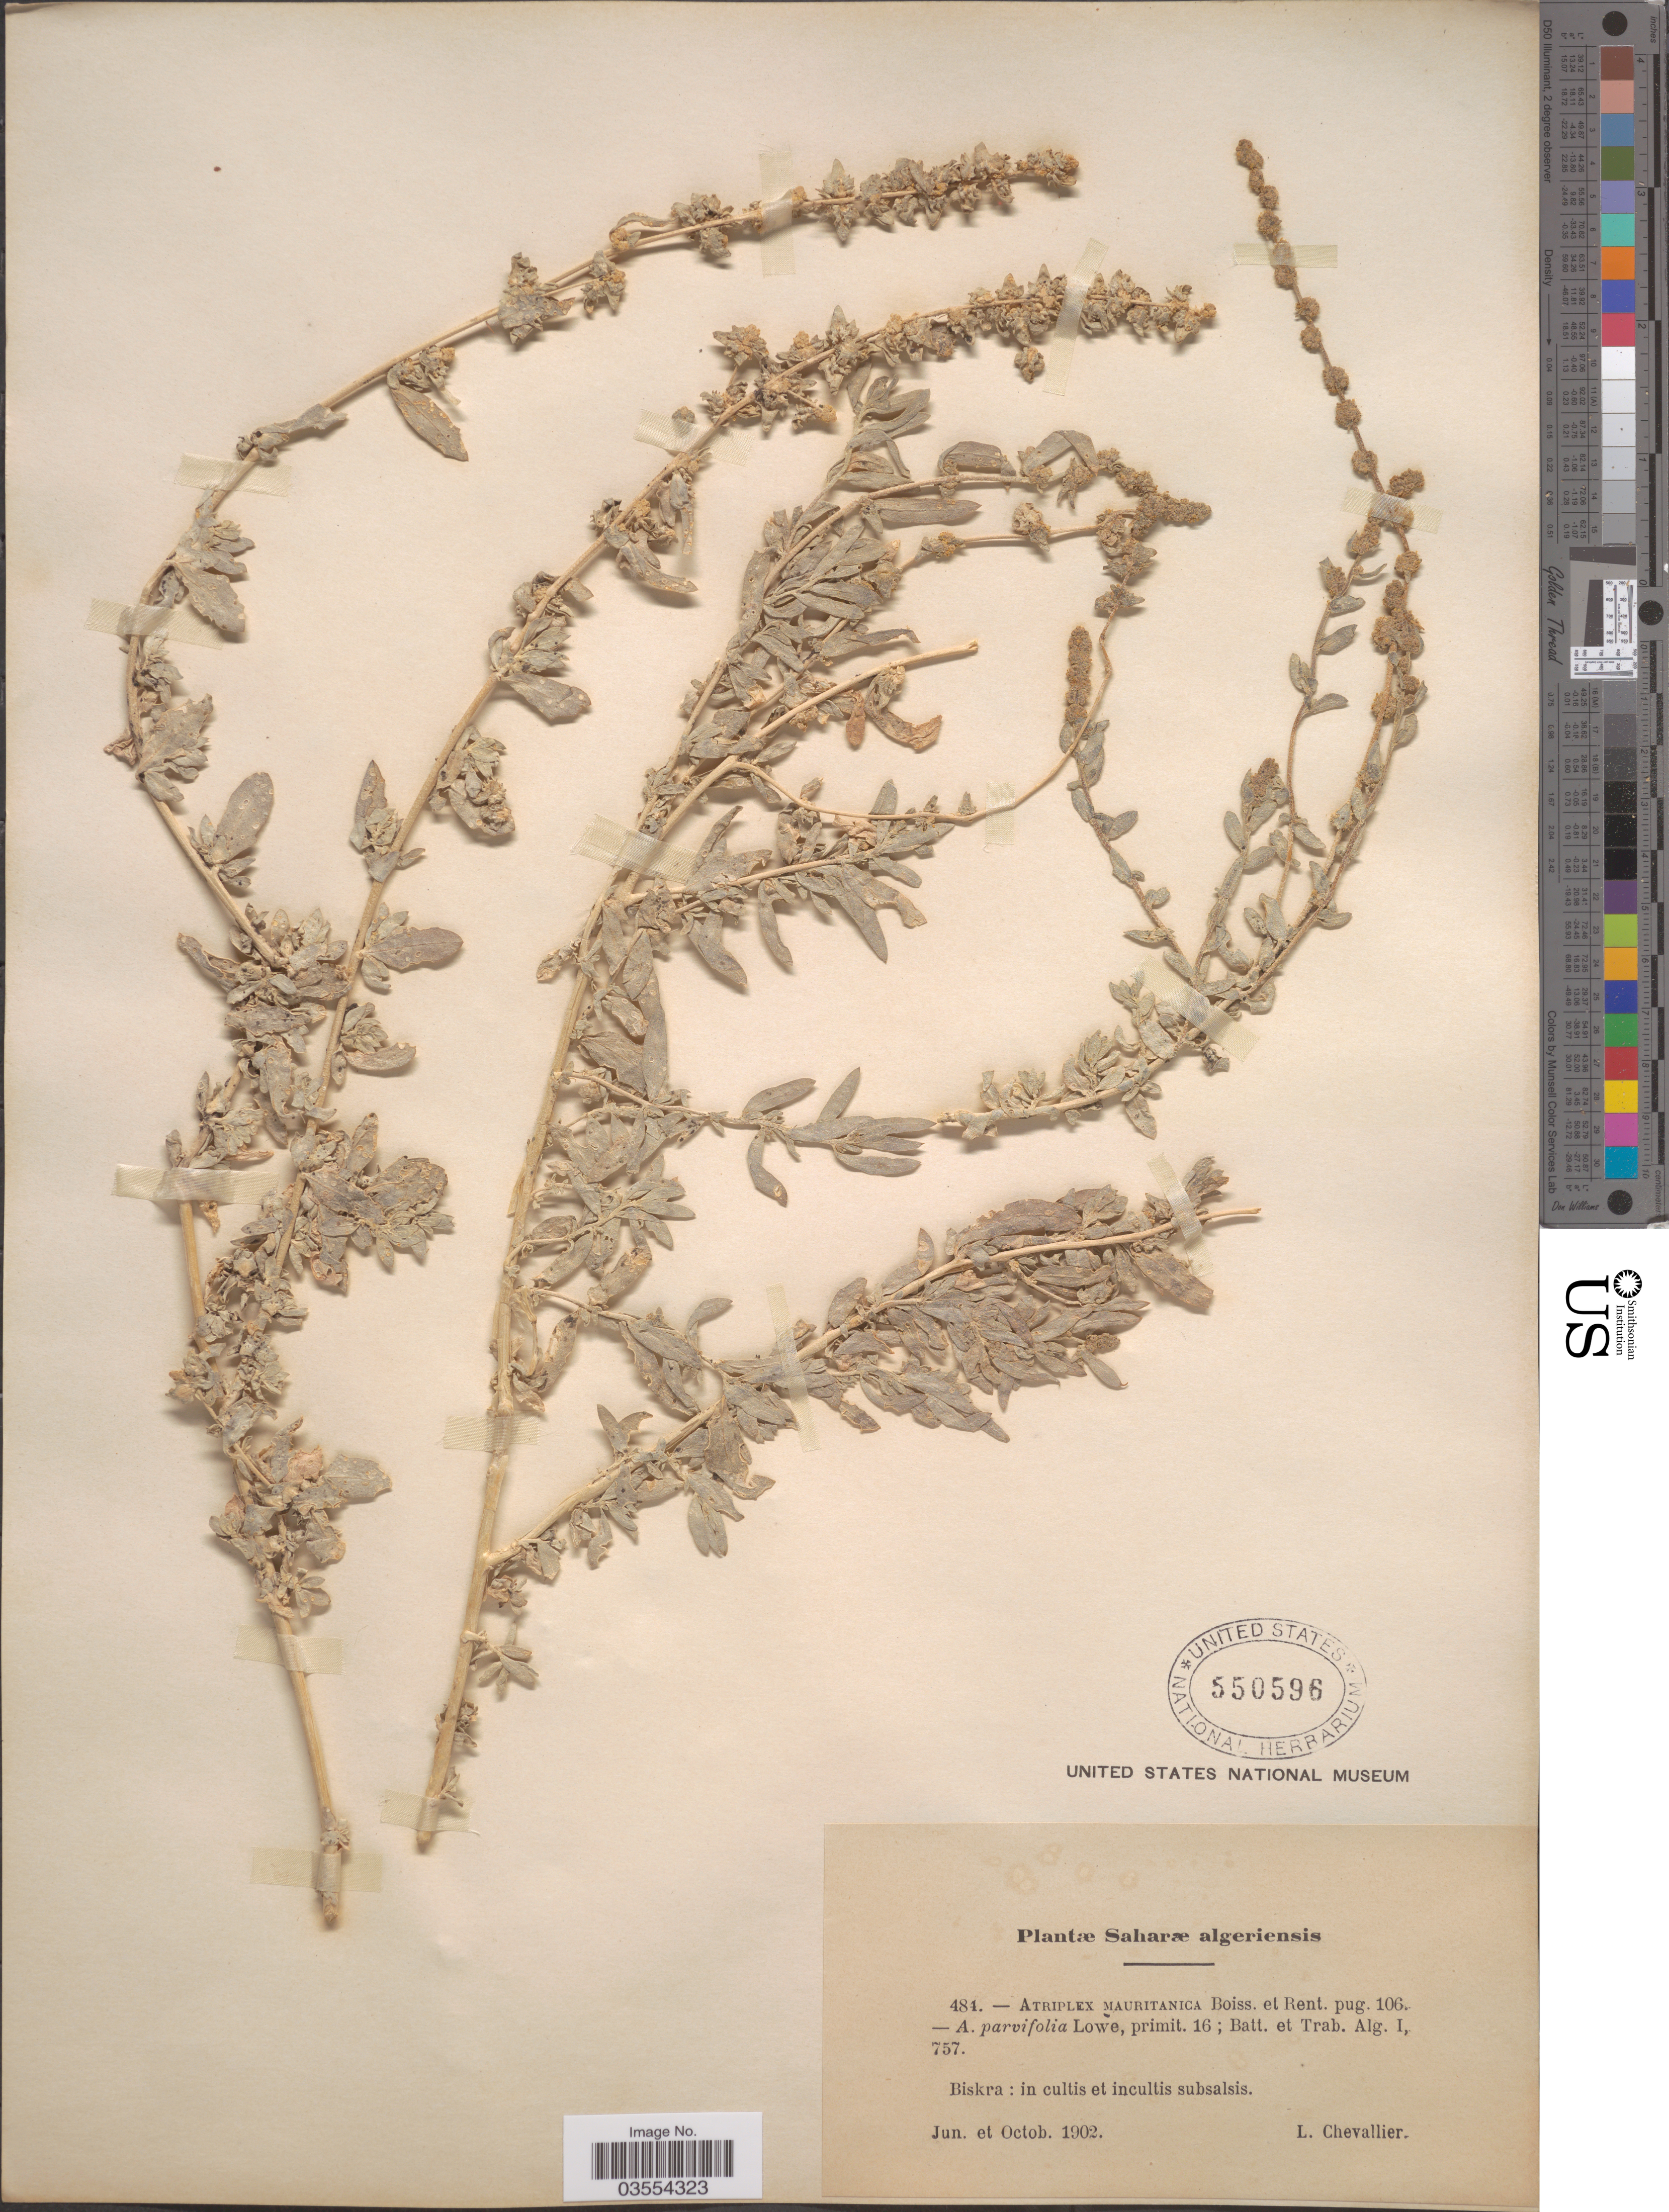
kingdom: Plantae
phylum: Tracheophyta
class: Magnoliopsida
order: Caryophyllales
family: Amaranthaceae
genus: Atriplex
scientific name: Atriplex mauritanica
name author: Boiss. & Reut.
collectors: L. Chevallier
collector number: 484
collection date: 1902-06/1902-10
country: Algeria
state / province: Biskra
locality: Saharæ algeriensis. Biskra: in cultis et incultis subsalsis.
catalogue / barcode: US 550596